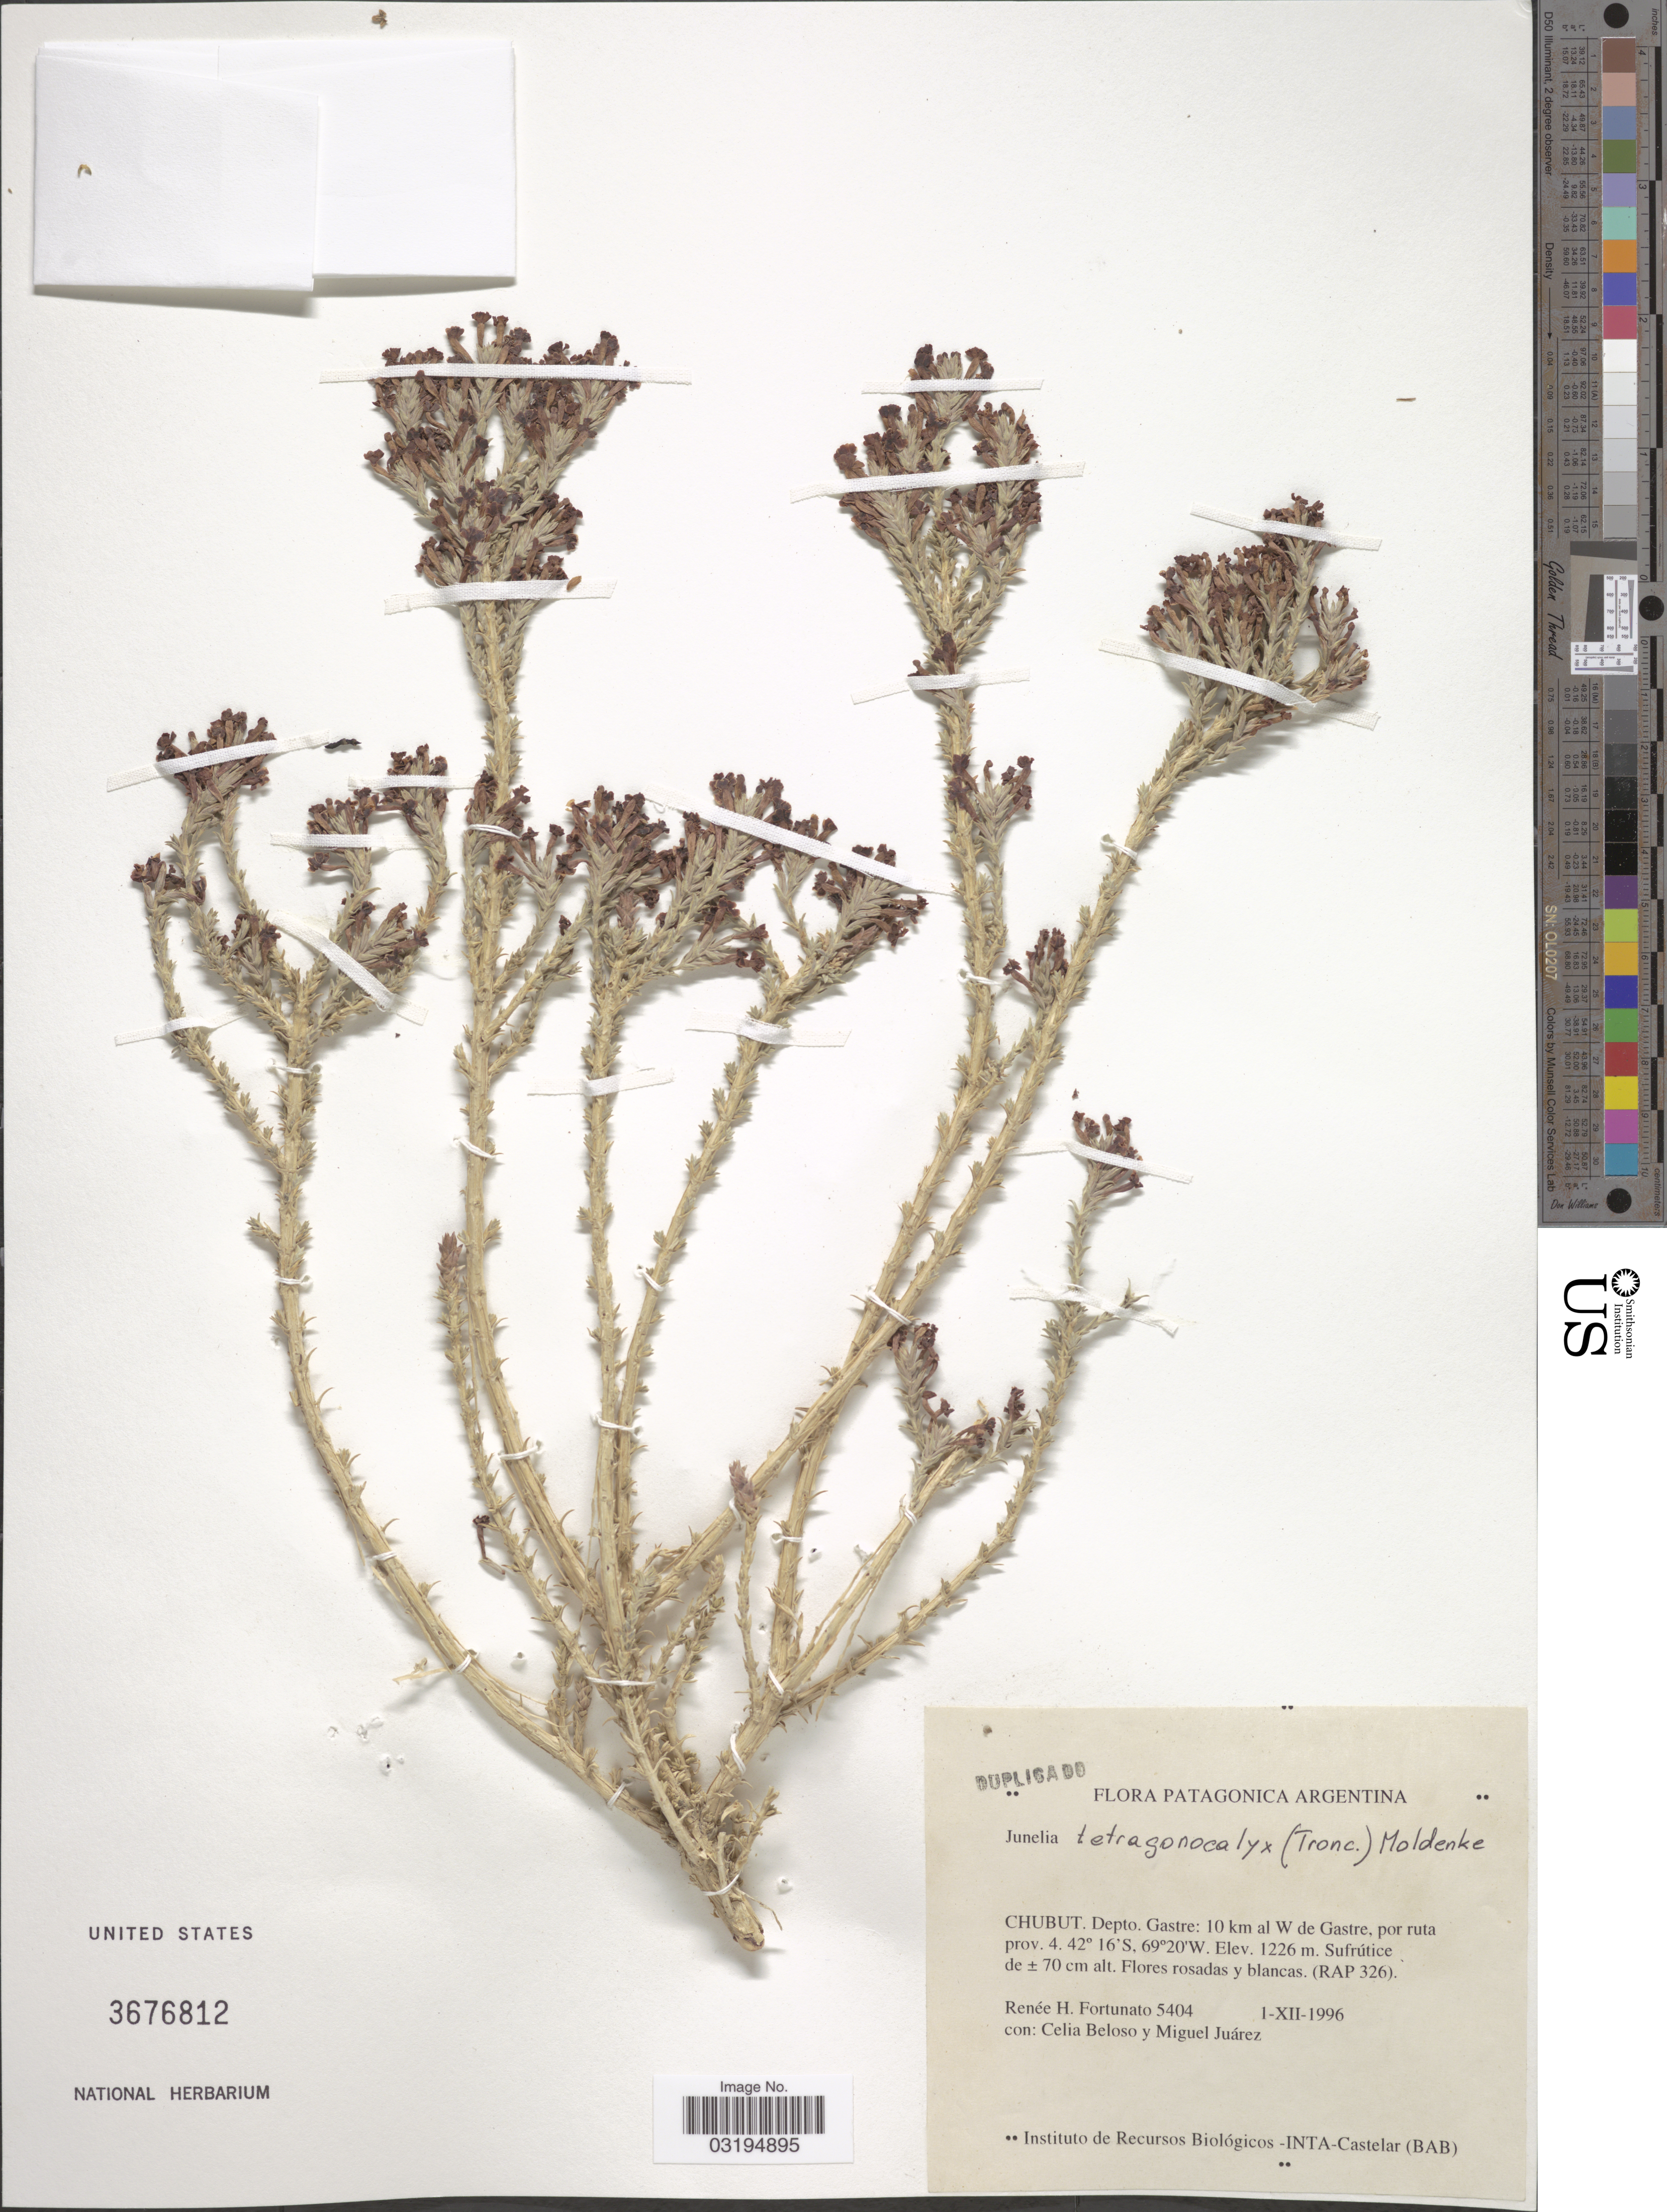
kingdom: Plantae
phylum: Tracheophyta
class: Magnoliopsida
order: Lamiales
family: Verbenaceae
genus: Junellia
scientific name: Junellia tetragonocalyx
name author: (Tronc.) Moldenke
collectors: R. H. Fortunato, C. Beloso & M. Juarez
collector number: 5404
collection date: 1996-12-01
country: Argentina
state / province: Chubut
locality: Depto. Gastre: 10 km al W de Gastre, por ruta prov. 4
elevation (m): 1226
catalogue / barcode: US 3676812